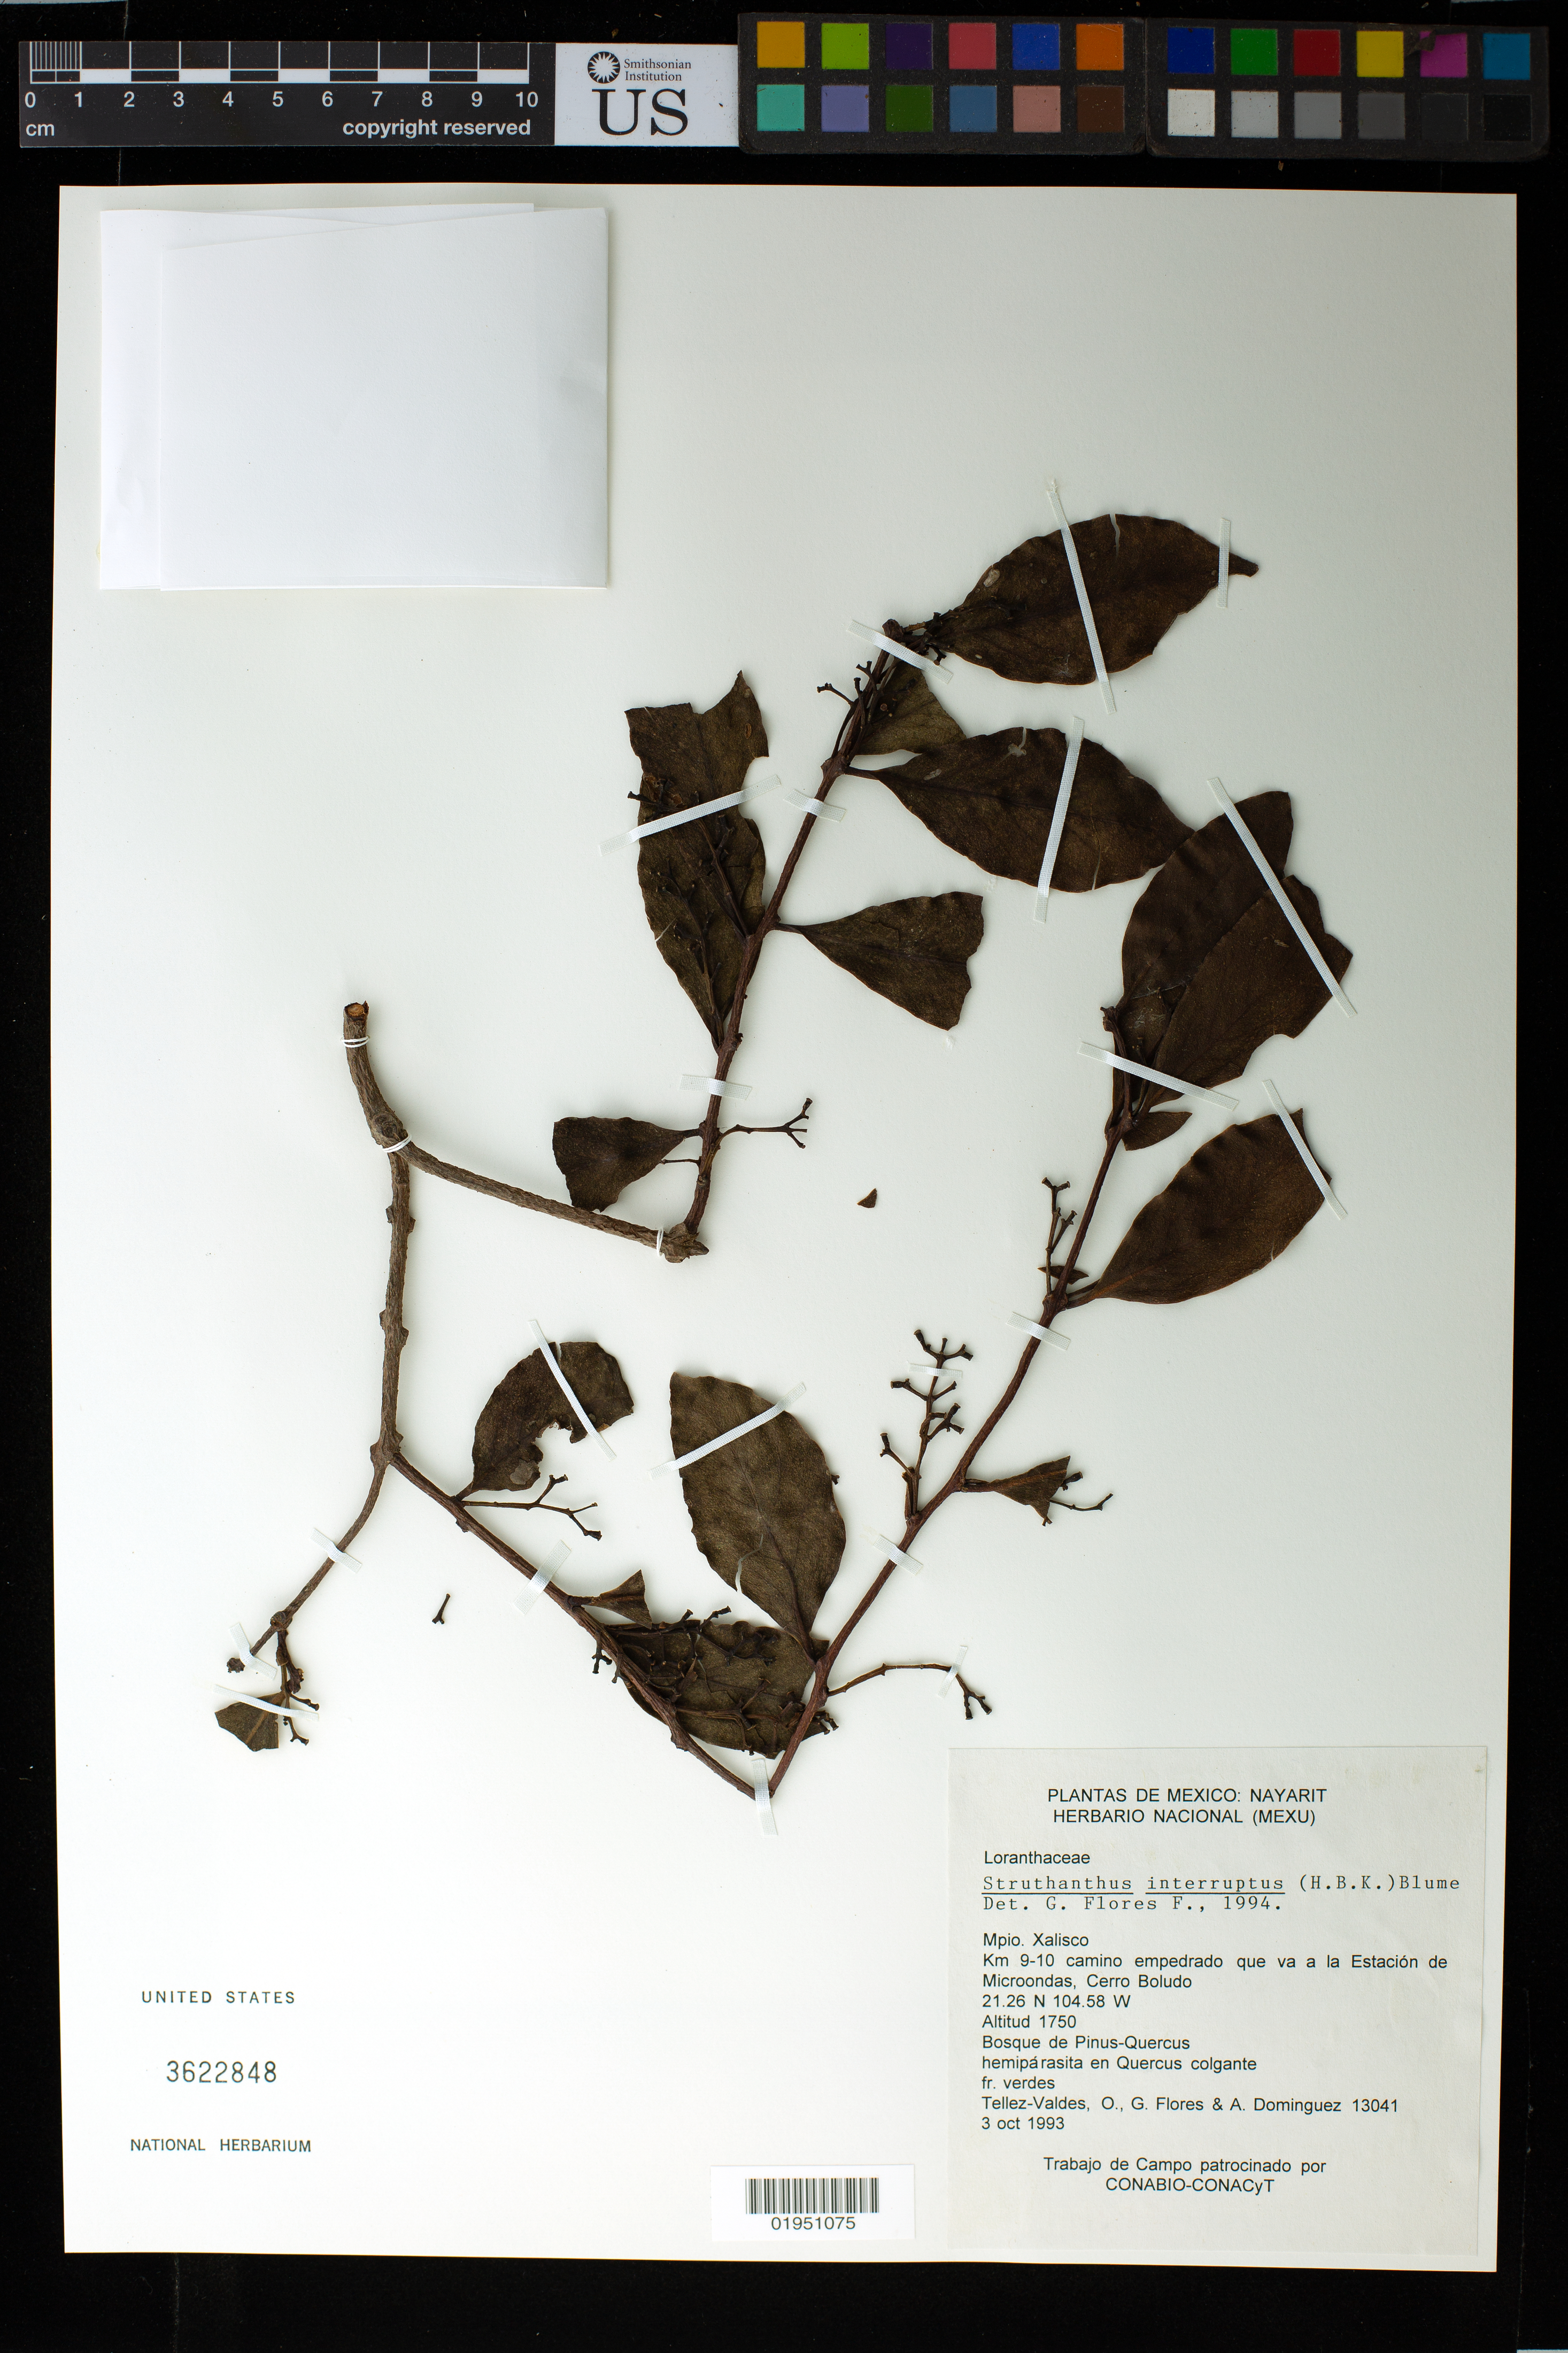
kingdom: Plantae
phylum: Tracheophyta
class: Magnoliopsida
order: Santalales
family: Loranthaceae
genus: Struthanthus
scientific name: Struthanthus interruptus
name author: (Kunth) G. Don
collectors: O. Téllez V.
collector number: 13041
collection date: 1993-10-03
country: Mexico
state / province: Nayarit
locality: Xalisco. Km 9-10 camino empedrado que va a la Estacion de Microondas, Cerro Boludo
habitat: Bosque de Pinus-Quercus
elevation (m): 1750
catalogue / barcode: US 3622848